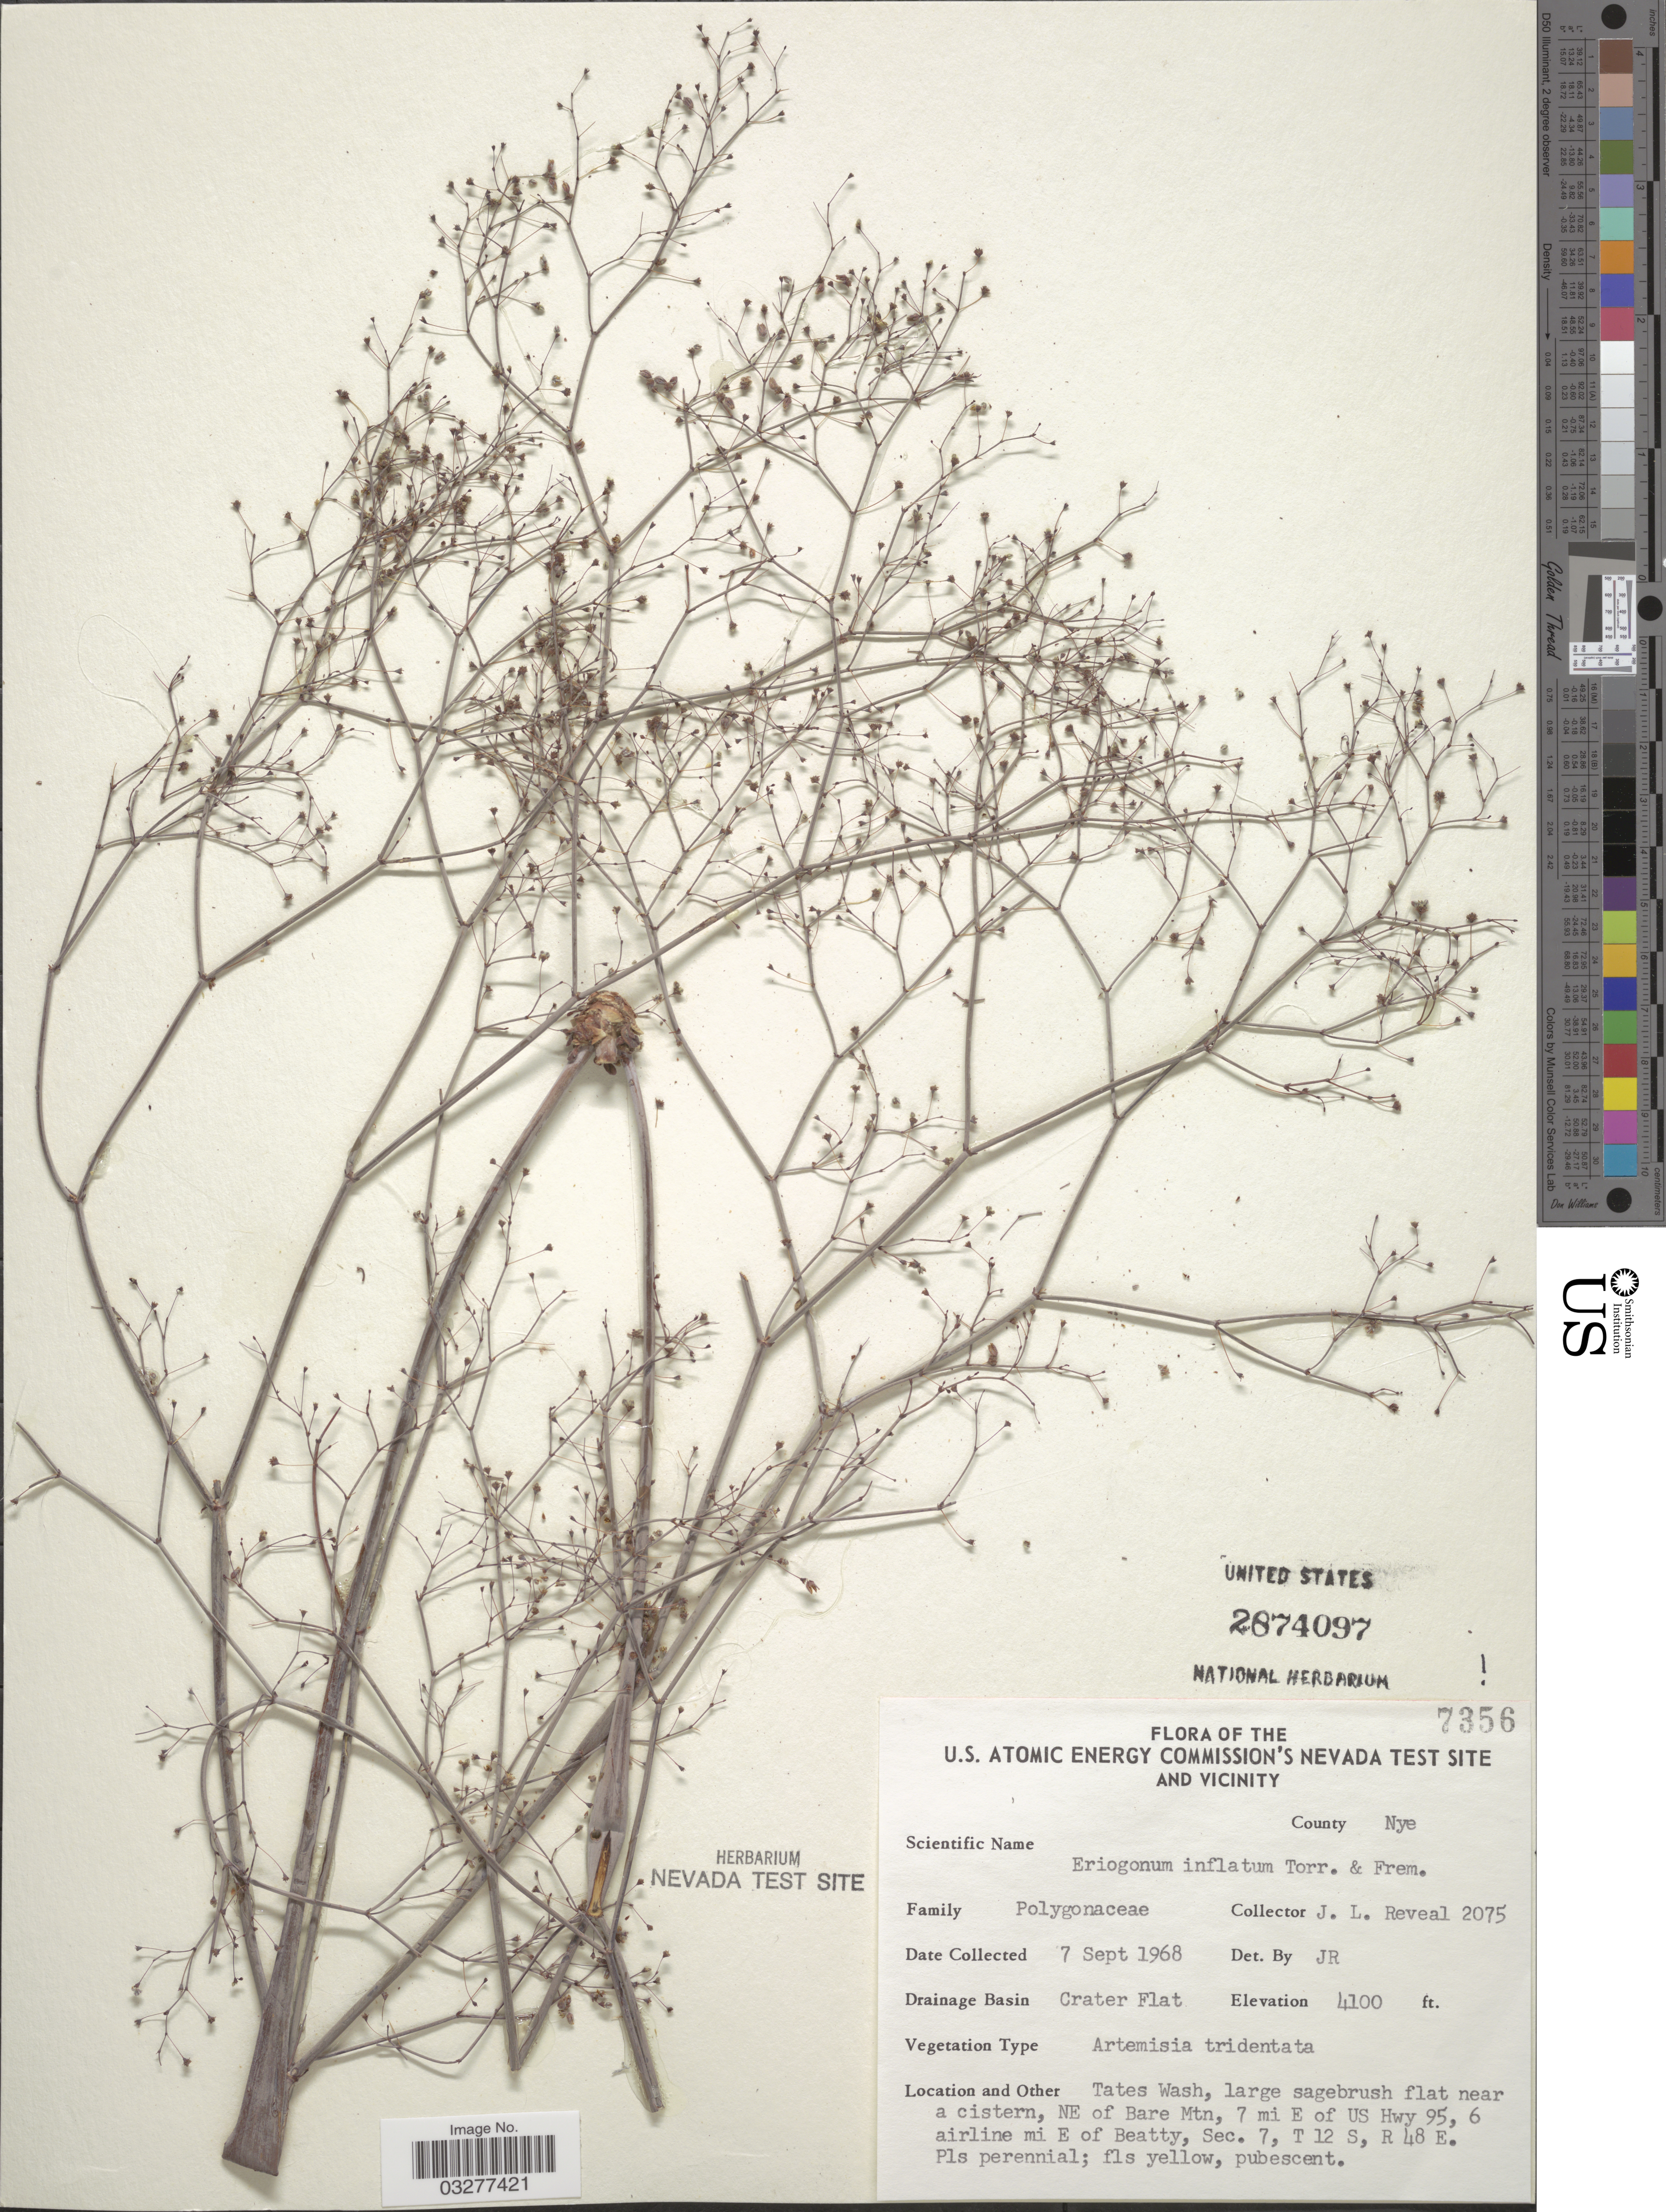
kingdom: Plantae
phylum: Tracheophyta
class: Magnoliopsida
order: Caryophyllales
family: Polygonaceae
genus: Eriogonum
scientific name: Eriogonum inflatum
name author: Torr. & Frém.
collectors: J. L. Reveal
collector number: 2075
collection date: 1968-09-07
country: United States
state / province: Nevada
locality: U. S. Atomic Energy Commission's Nevada Test Site and Vicinity. County Nye. Drainage Basin Crater Flat. Tates Wash, large sagebrush flat near a cistern, NE of Bare Mtn, 7 mi E of US Hwy 95, 6 airline mi E of Beatty, Sec.7, T12S, R48E.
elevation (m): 1250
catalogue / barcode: US 2874097